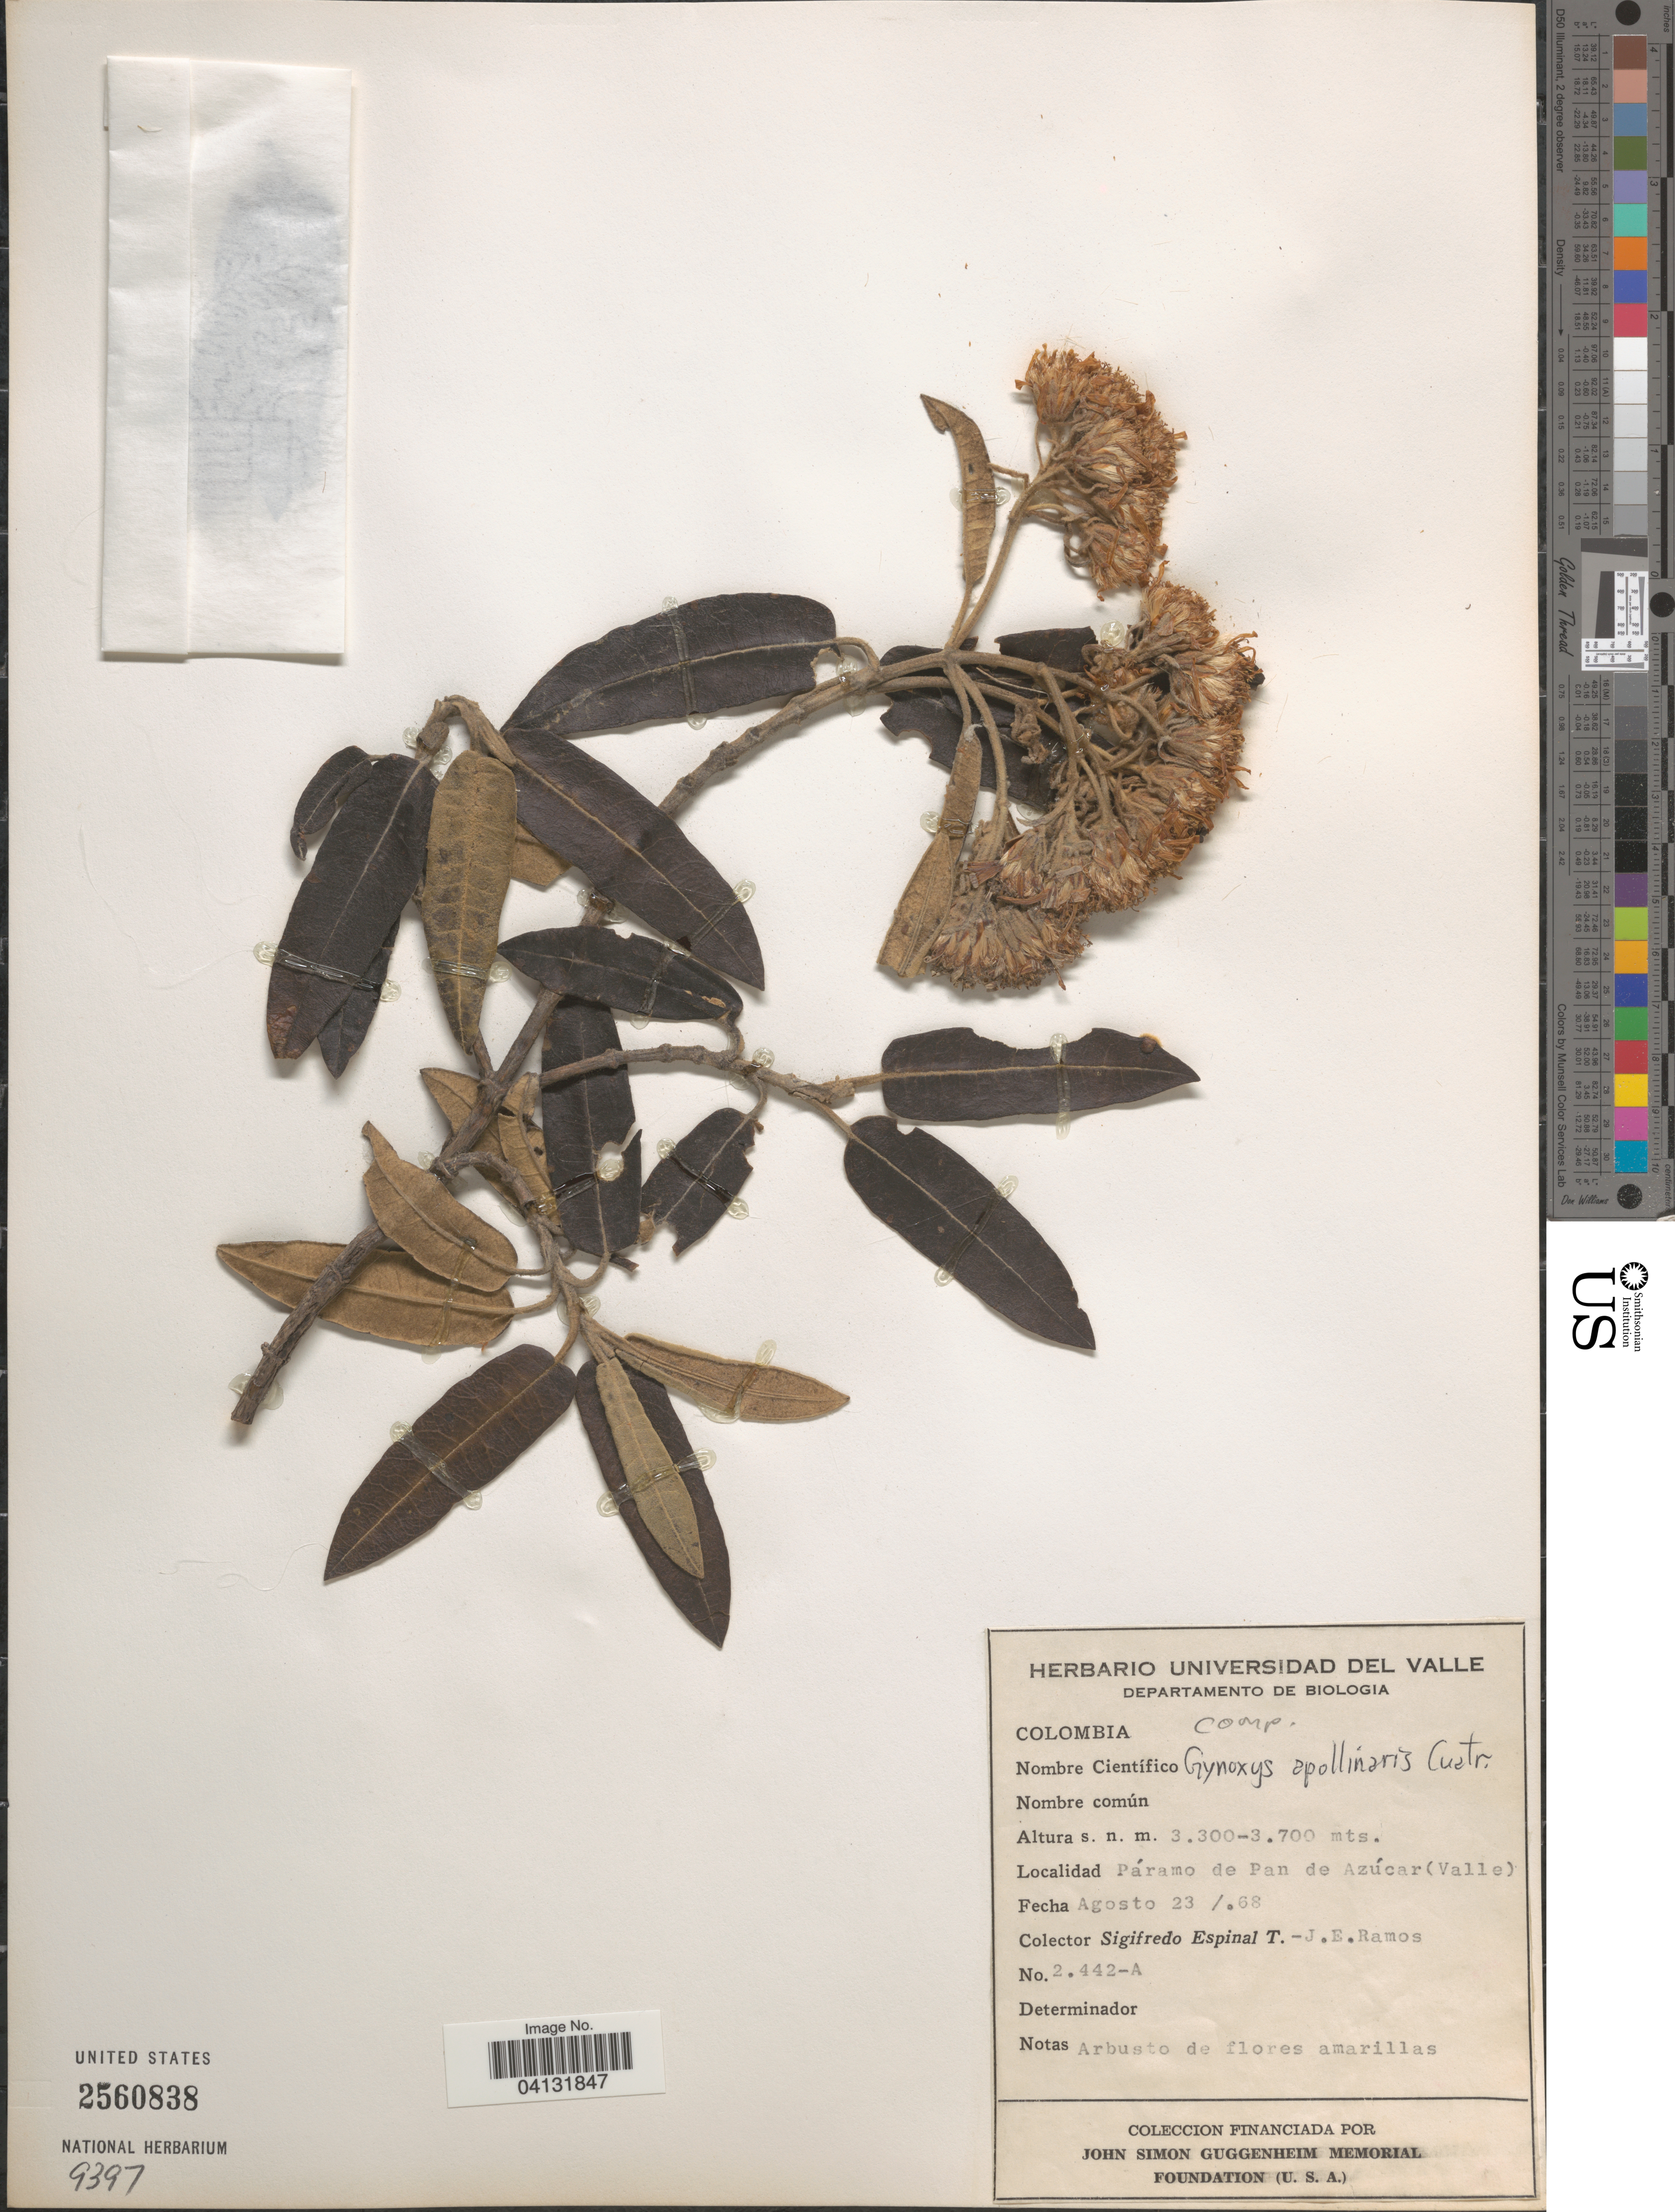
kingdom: Plantae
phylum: Tracheophyta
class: Magnoliopsida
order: Asterales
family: Asteraceae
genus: Gynoxys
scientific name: Gynoxys apollinaris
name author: Cuatrec.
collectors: S. Espinal T. & J. E. Ramos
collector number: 2442-A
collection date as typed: Transcribed d/m/y: 23/8/68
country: Colombia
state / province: Valle del Cauca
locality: Páramo de Pan de Azúcar (Valle).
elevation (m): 3300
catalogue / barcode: US 2560838